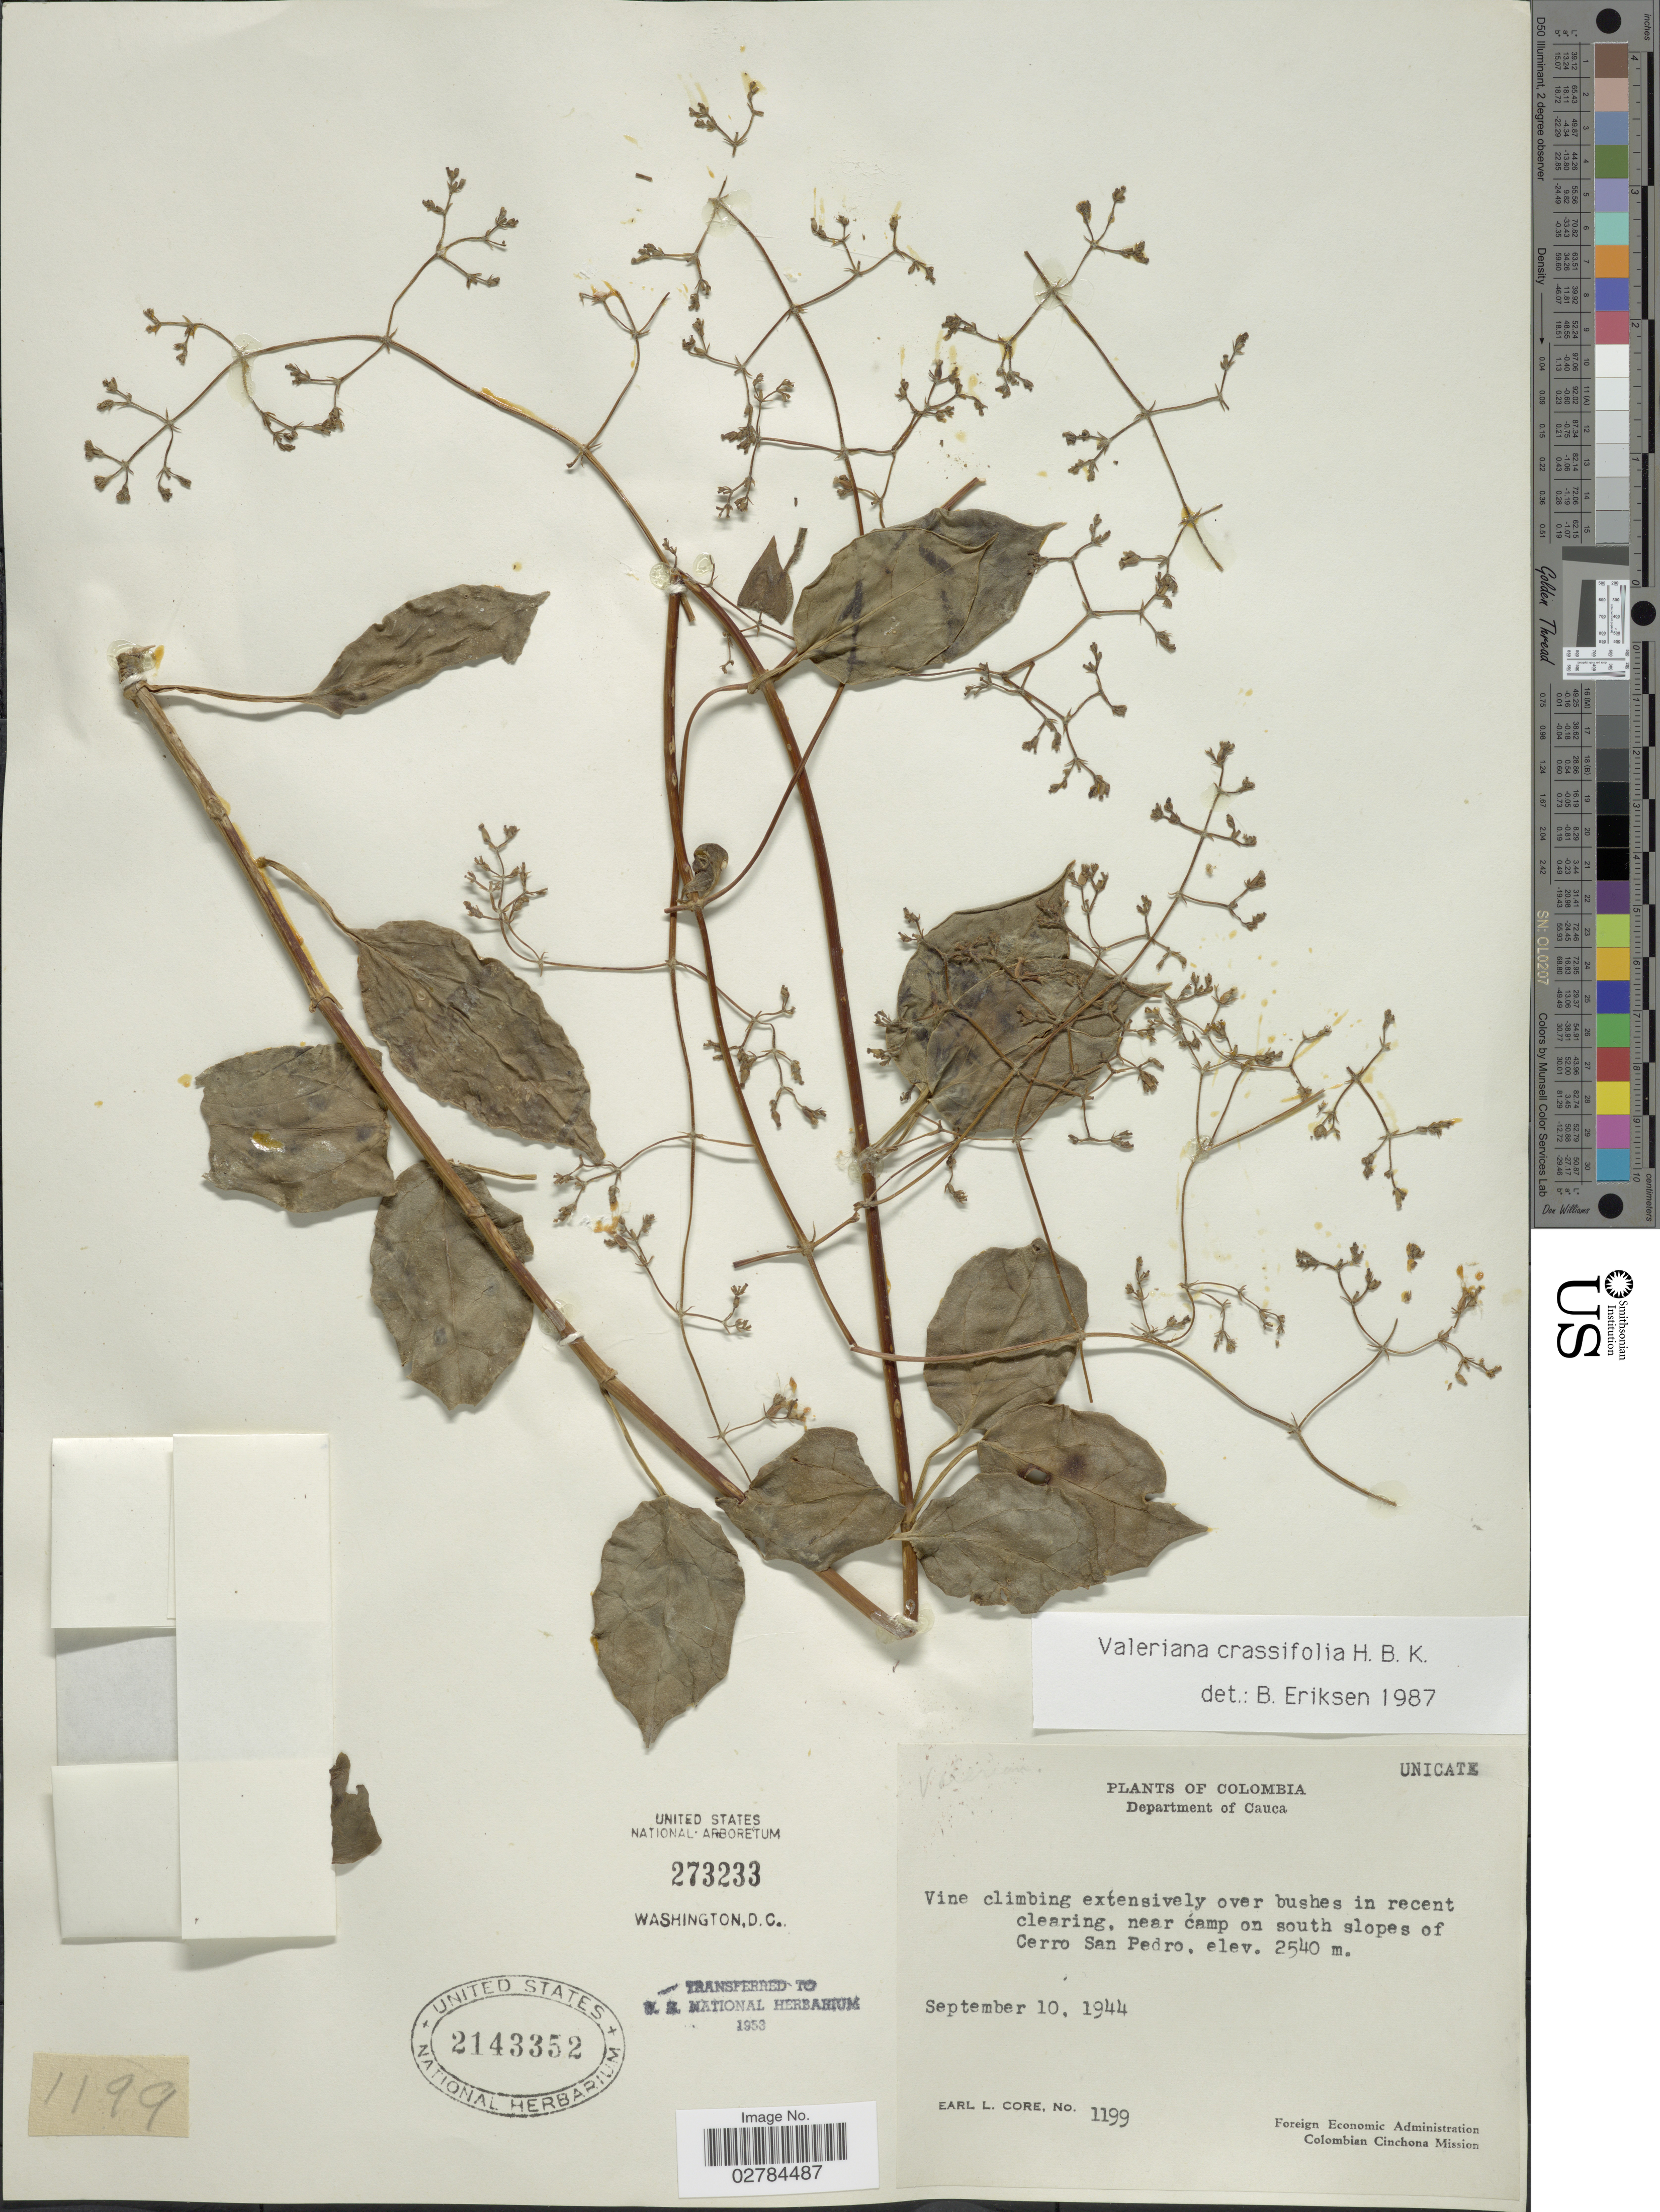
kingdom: Plantae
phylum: Tracheophyta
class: Magnoliopsida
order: Dipsacales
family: Caprifoliaceae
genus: Valeriana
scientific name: Valeriana crassifolia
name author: Kunth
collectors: E. L. Core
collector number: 1199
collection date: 1944-09-10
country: Colombia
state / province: Cauca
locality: Department of Cauca. Near camp on south slopes of Cerro San Pedro.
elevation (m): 2540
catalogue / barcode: US 2143352